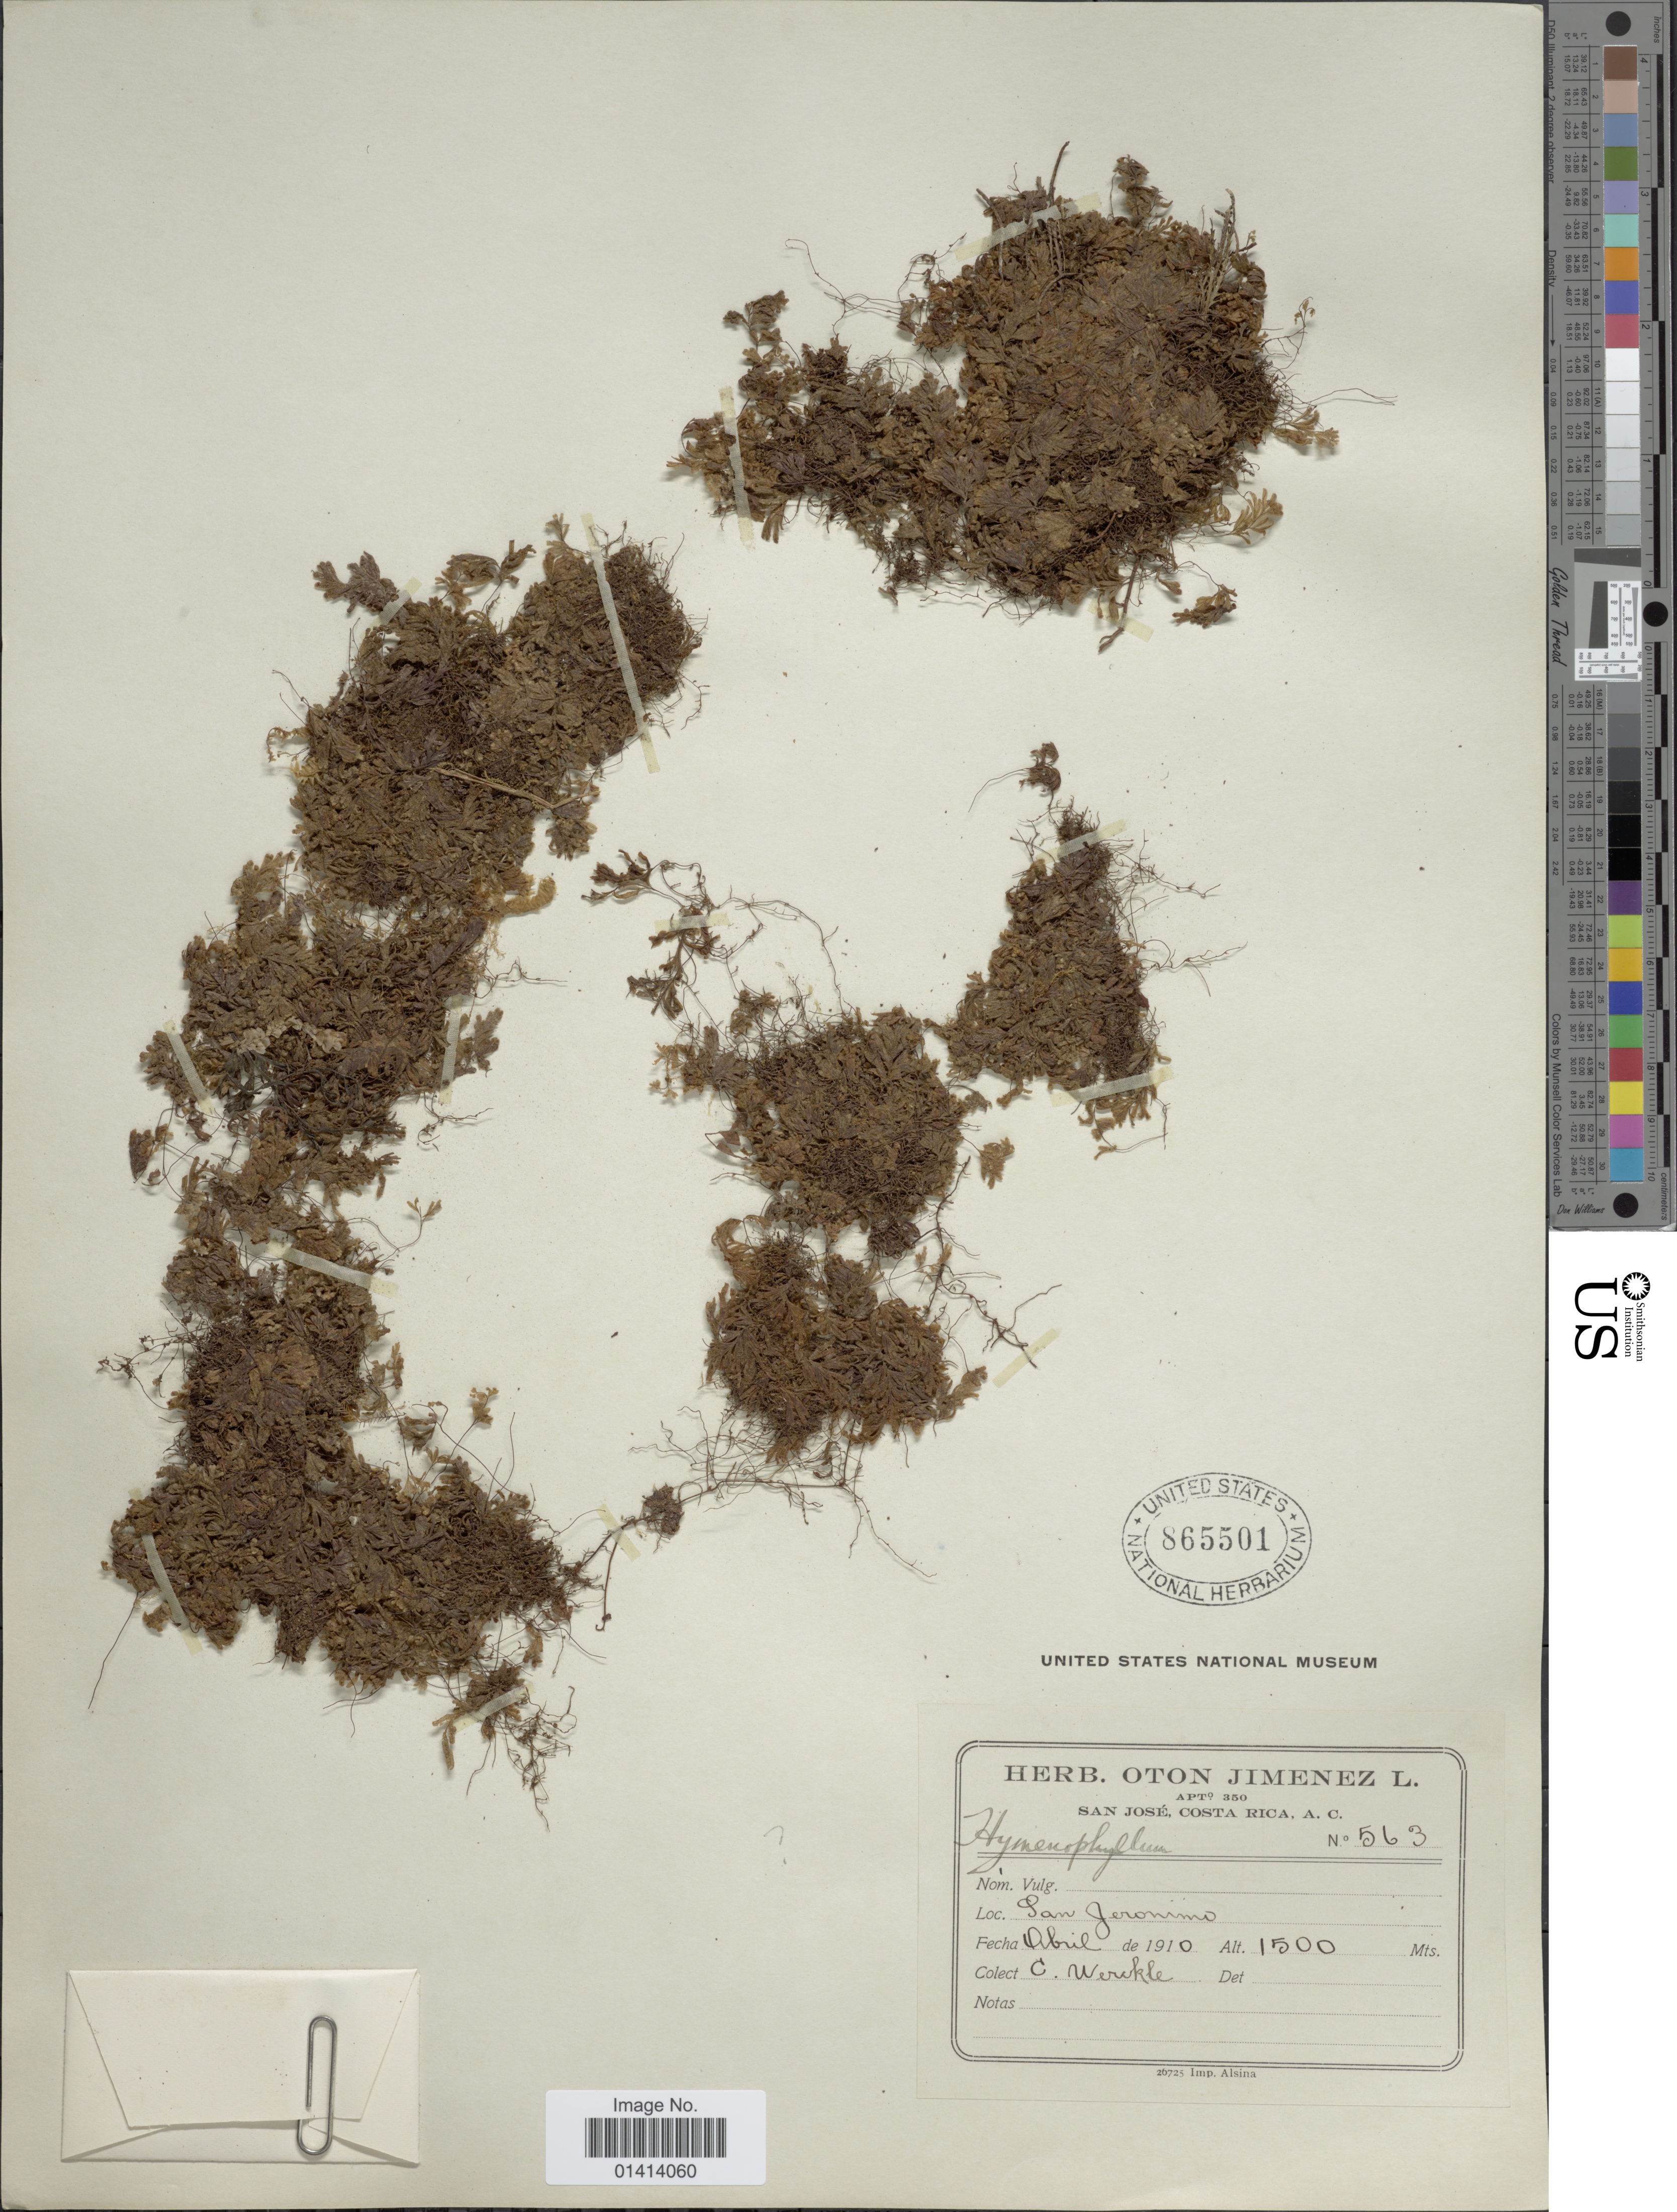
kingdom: Plantae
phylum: Tracheophyta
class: Polypodiopsida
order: Hymenophyllales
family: Hymenophyllaceae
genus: Hymenophyllum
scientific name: Hymenophyllum hemipteron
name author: Rosenst.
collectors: C. Wercklé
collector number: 563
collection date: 1910-04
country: Costa Rica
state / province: San José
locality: San Jeronimo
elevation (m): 1500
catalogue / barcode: US 865501